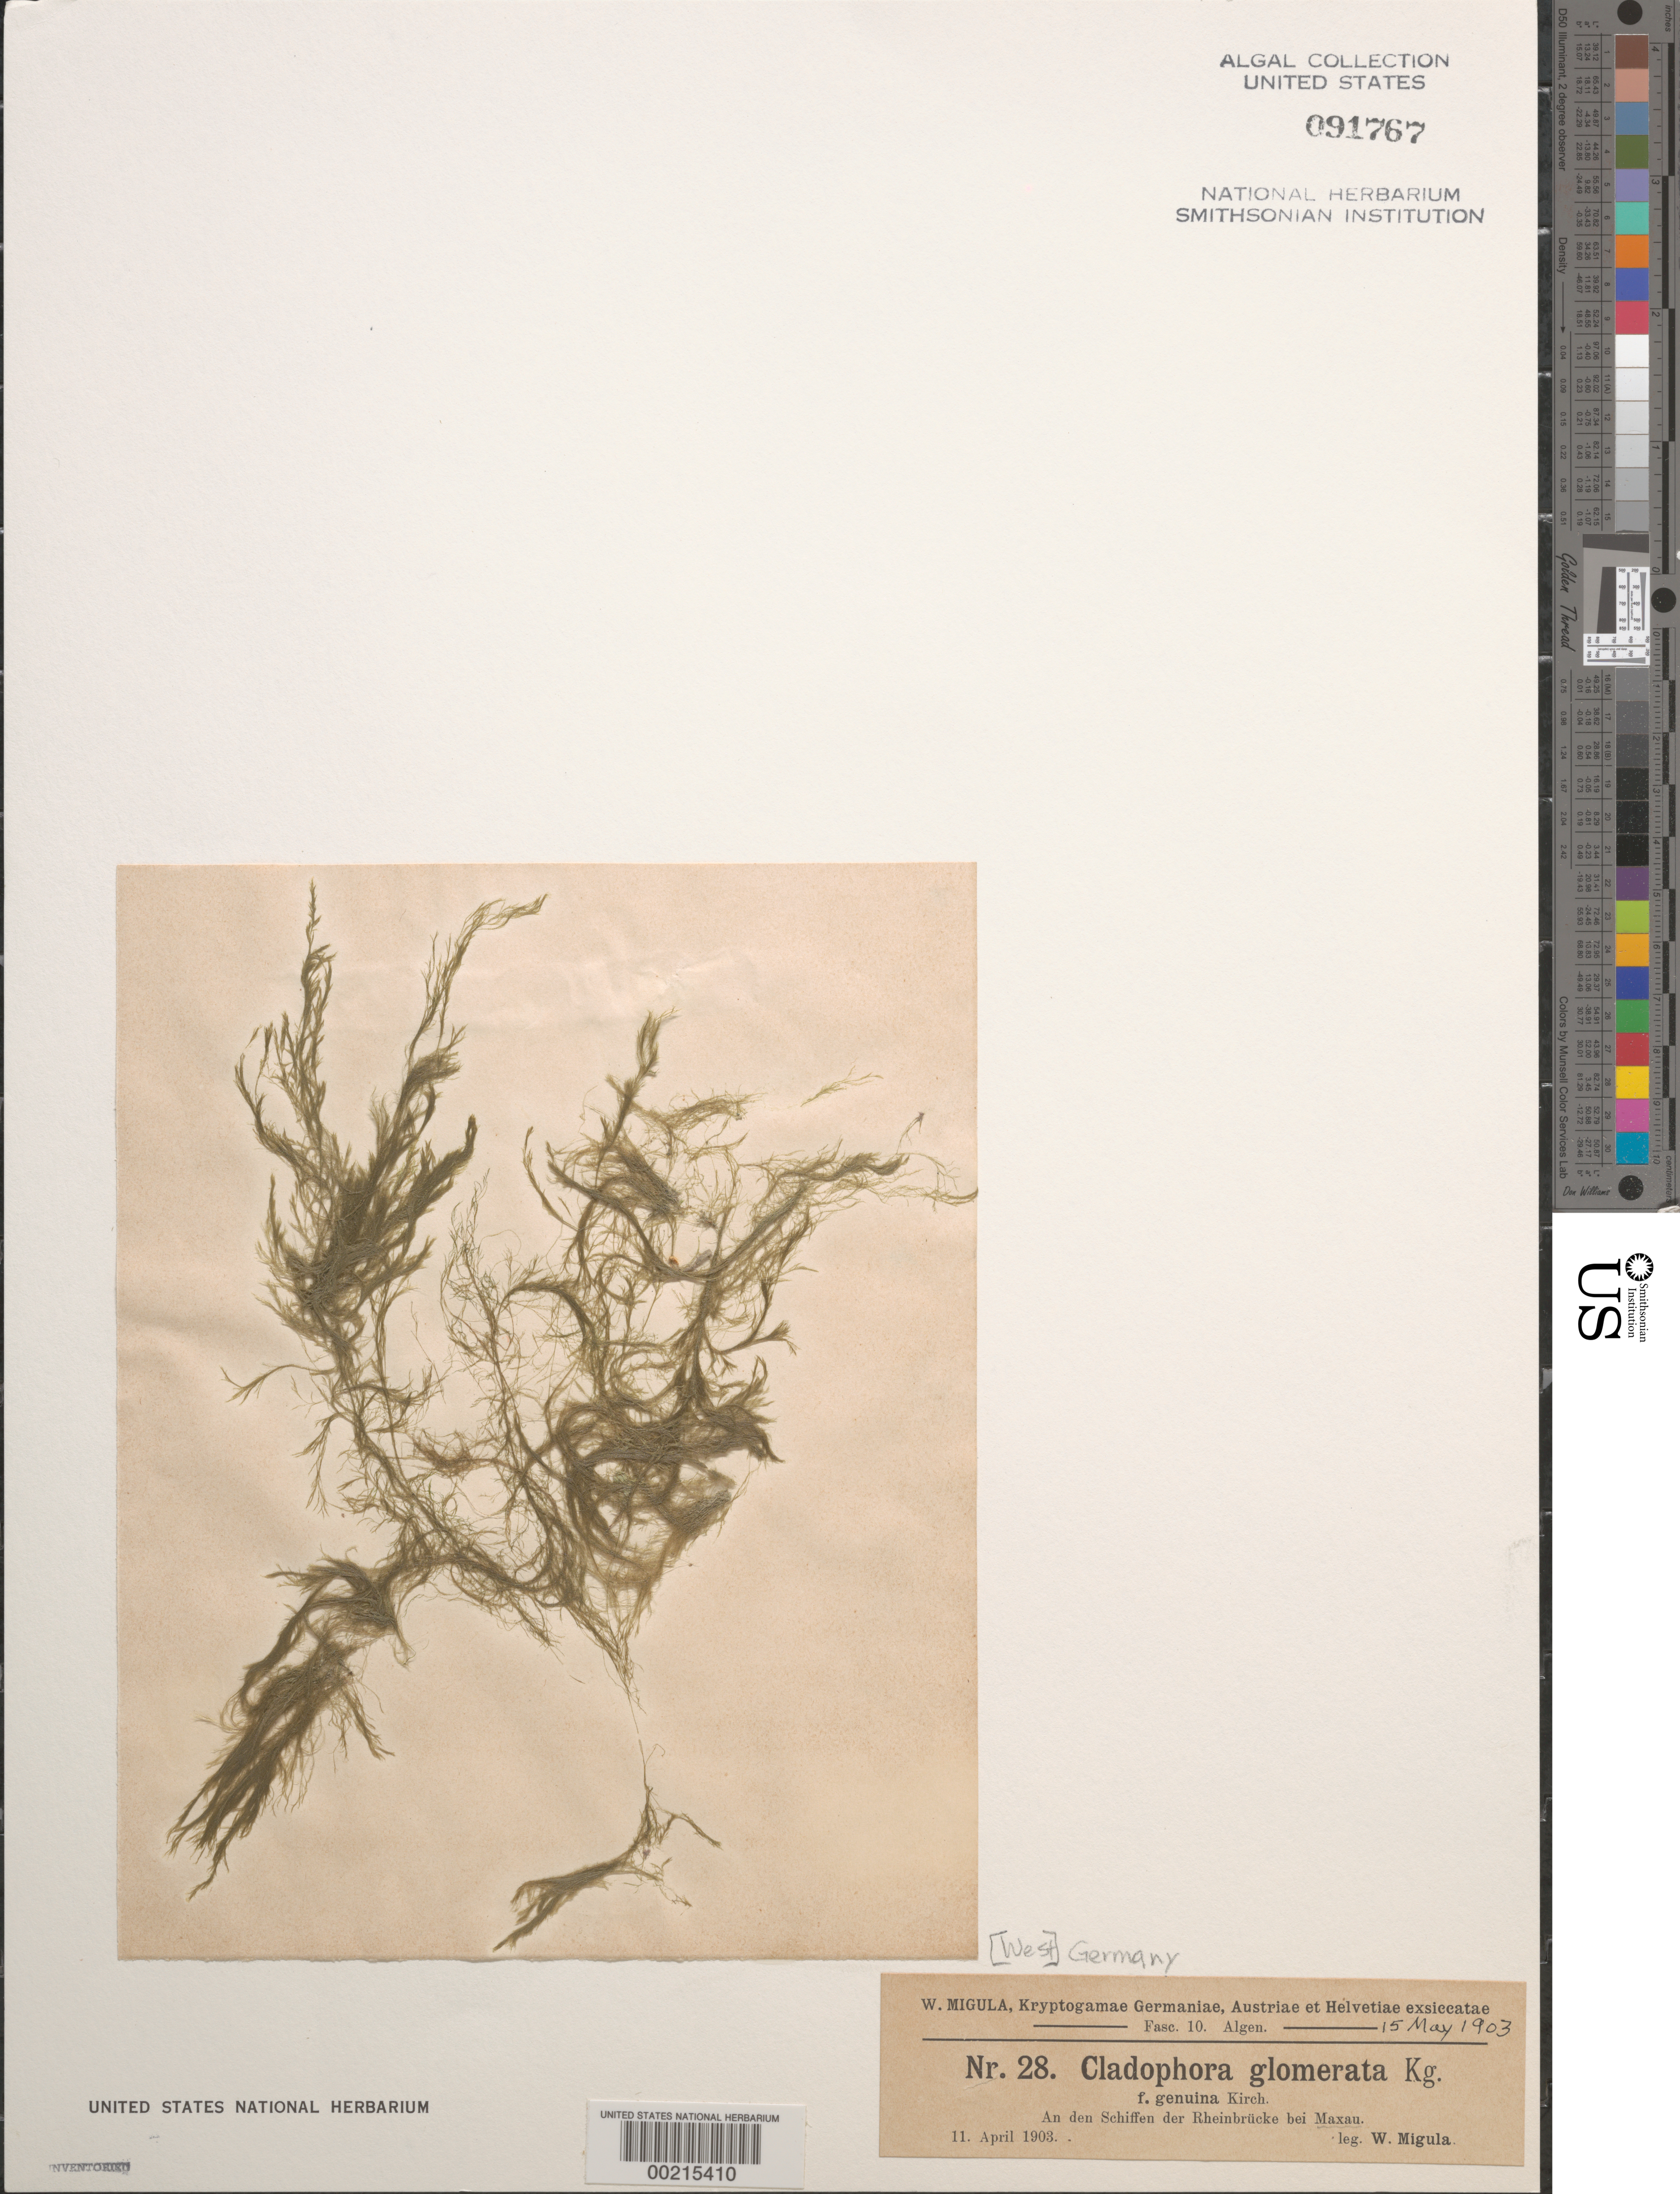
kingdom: Plantae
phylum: Chlorophyta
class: Ulvophyceae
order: Cladophorales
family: Cladophoraceae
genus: Cladophora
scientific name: Cladophora glomerata f. genuina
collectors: W. Migula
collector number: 28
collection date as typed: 11 Apr 1903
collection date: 1903-04-11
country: Germany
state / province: Baden-wurttemberg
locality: Maxau, schiffen der rheinbrucke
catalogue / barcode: US 91767